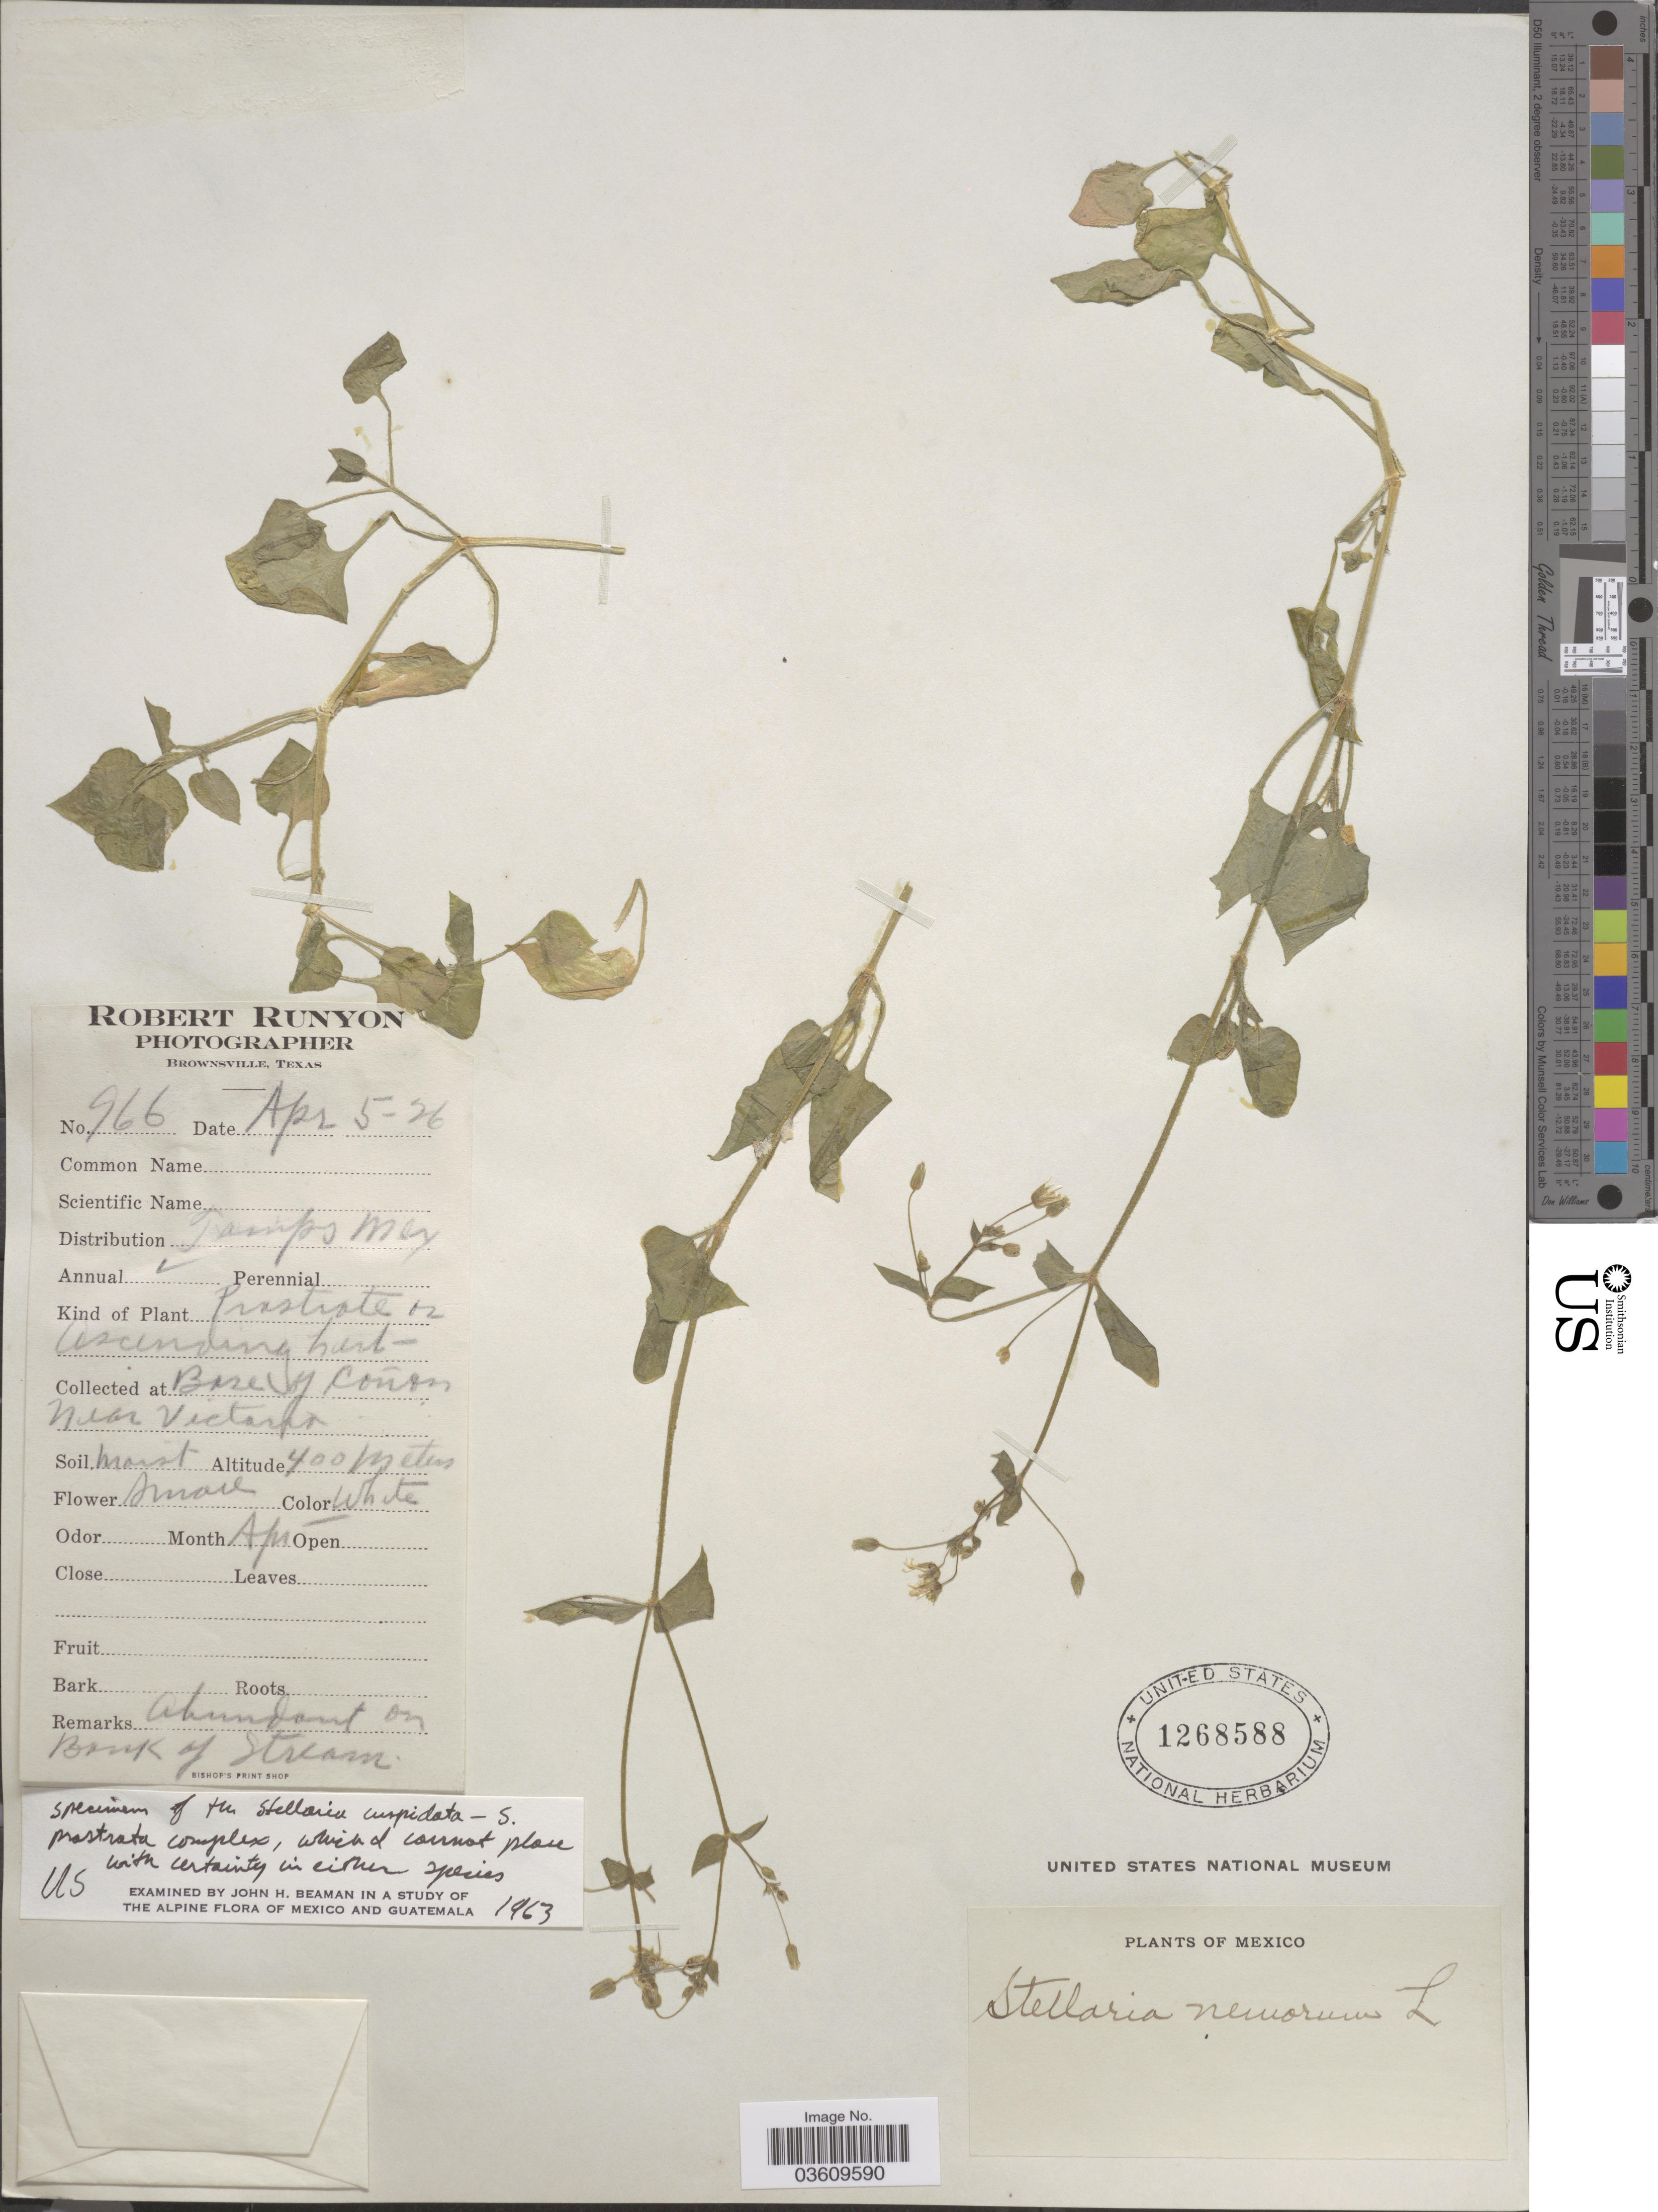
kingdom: Plantae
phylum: Tracheophyta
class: Magnoliopsida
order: Caryophyllales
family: Caryophyllaceae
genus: Stellaria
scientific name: Stellaria cuspidata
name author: Willd. ex Schltdl.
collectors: R. Runyon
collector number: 966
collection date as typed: Transcribed d/m/y: 5/4/26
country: Mexico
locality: Base of Cañon near Victoria.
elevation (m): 400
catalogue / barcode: US 1268588